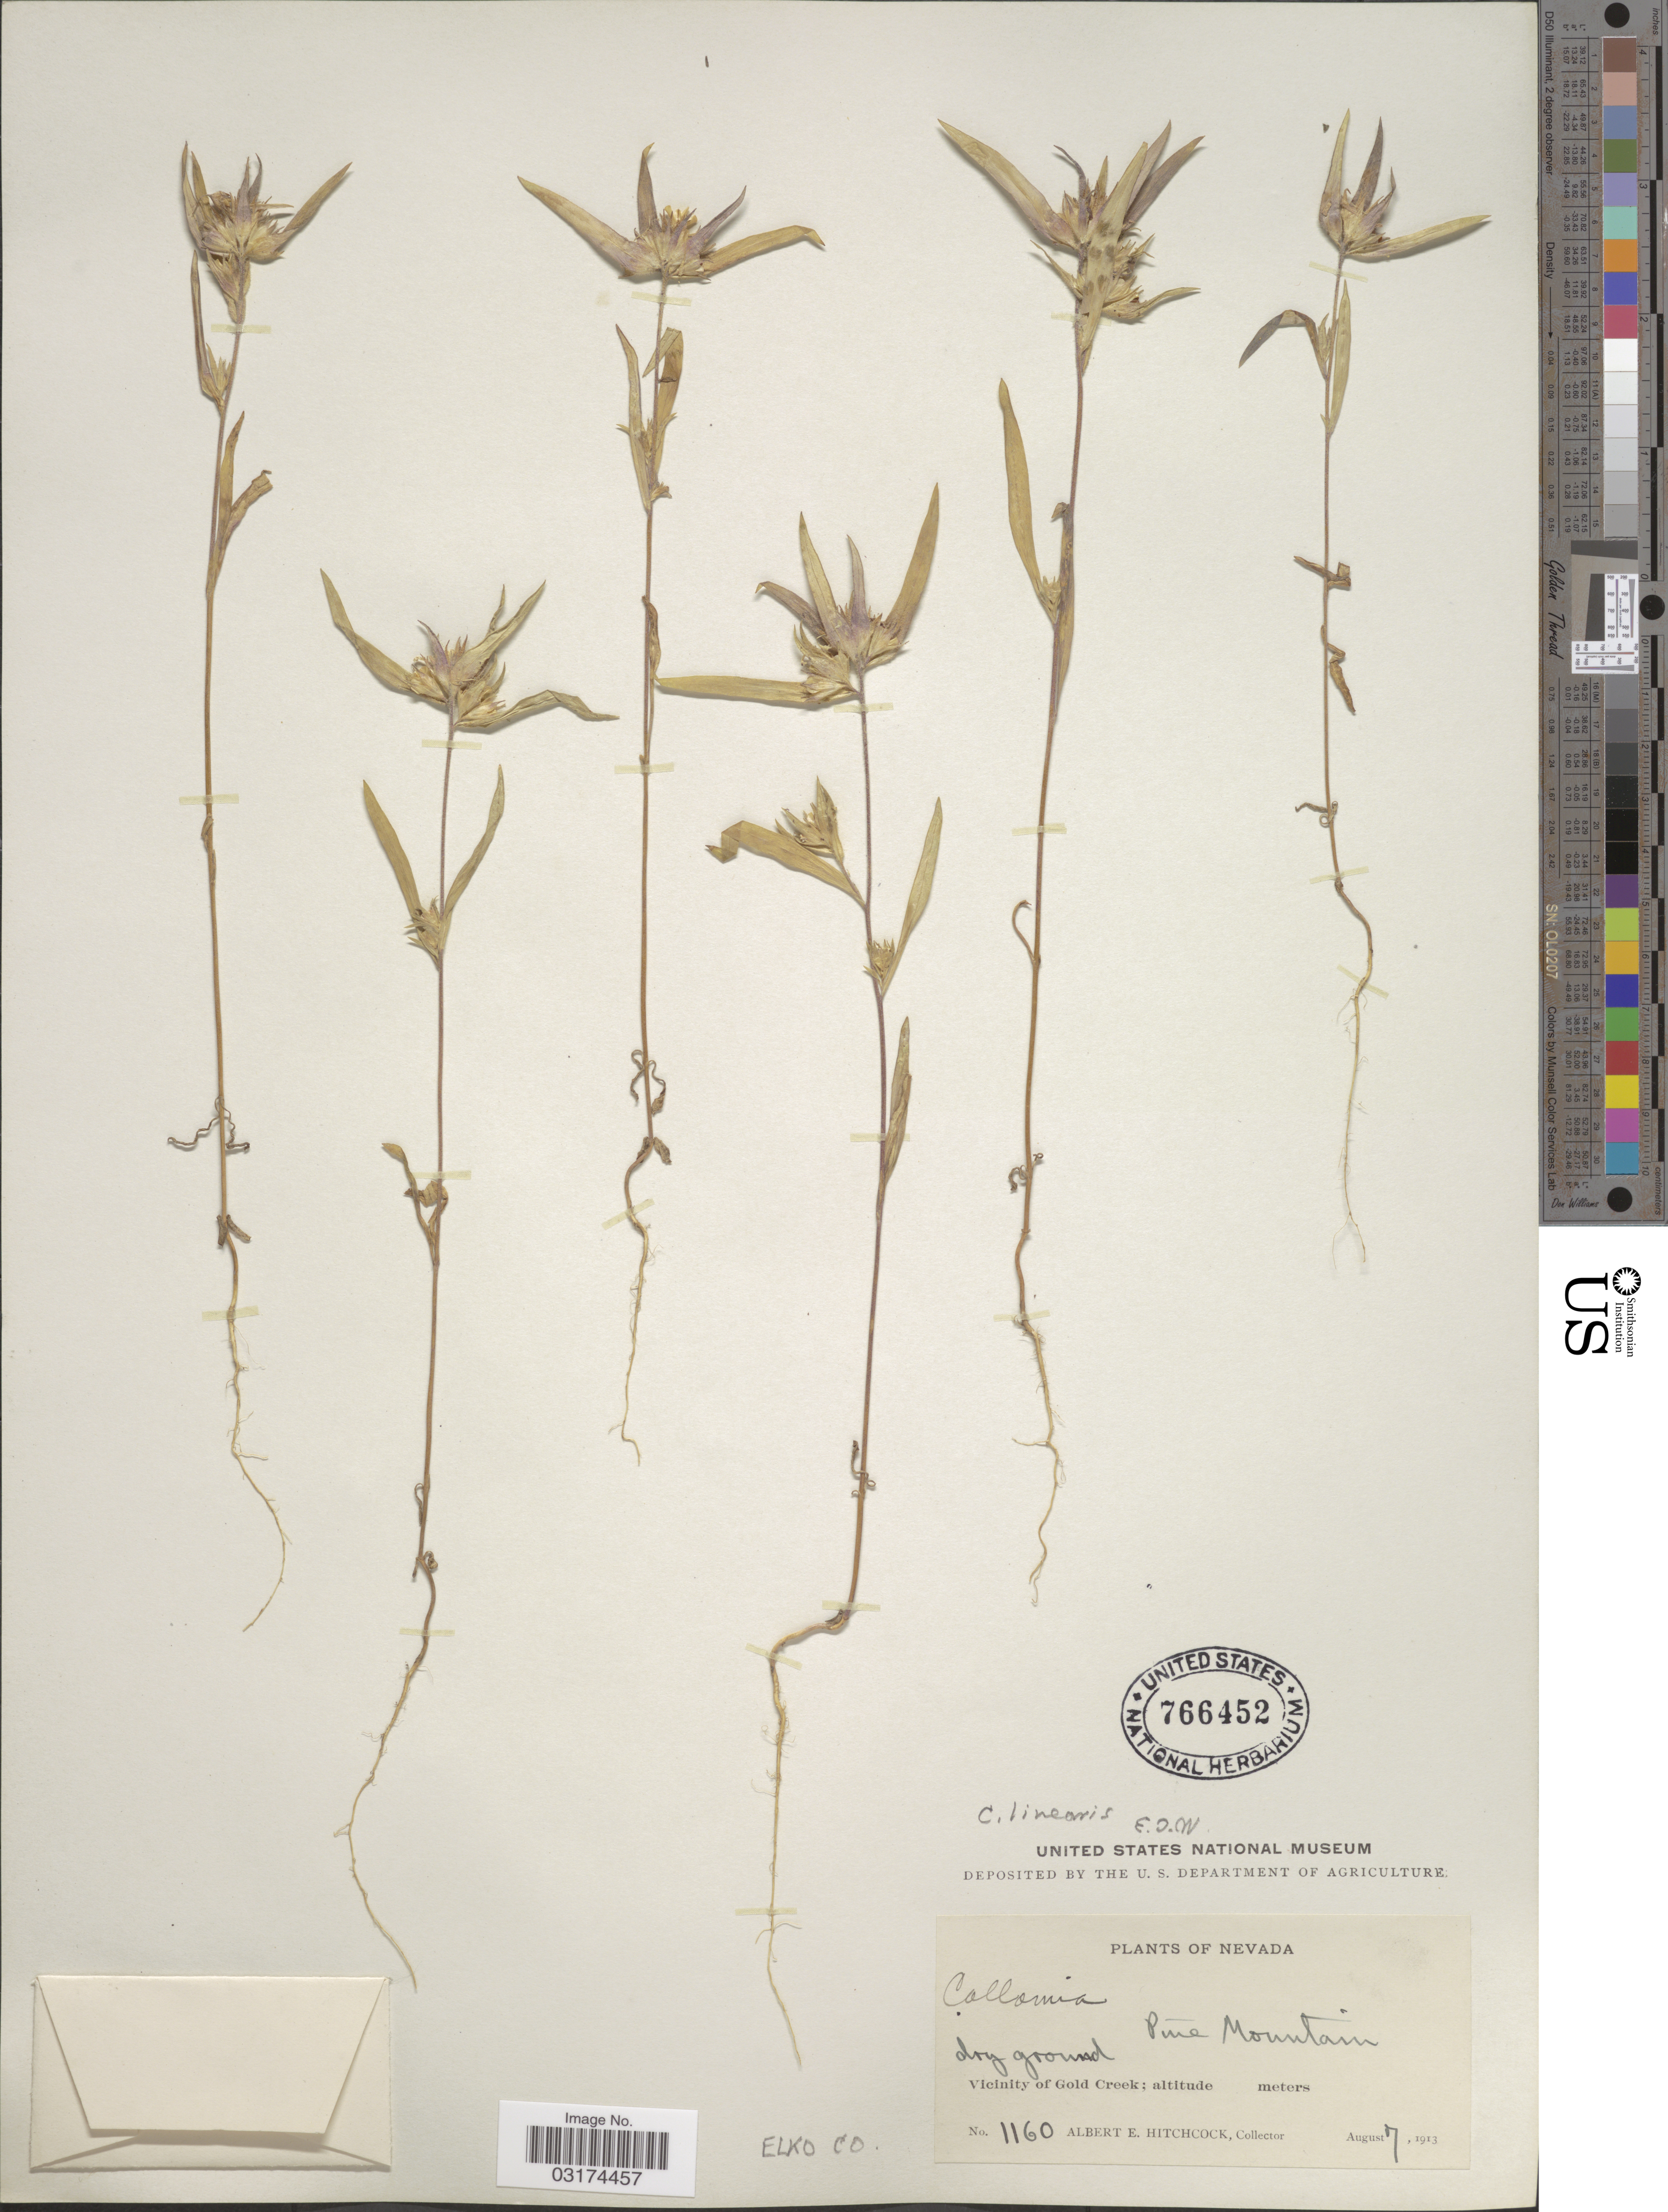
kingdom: Plantae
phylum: Tracheophyta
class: Magnoliopsida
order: Ericales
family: Polemoniaceae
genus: Collomia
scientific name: Collomia linearis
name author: Nutt.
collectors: A. Hitchcock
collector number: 1160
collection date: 1913-08-07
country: United States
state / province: Nevada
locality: Pine Mountain. Vicinity of Gold Creek. Elko Co.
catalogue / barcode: US 766452